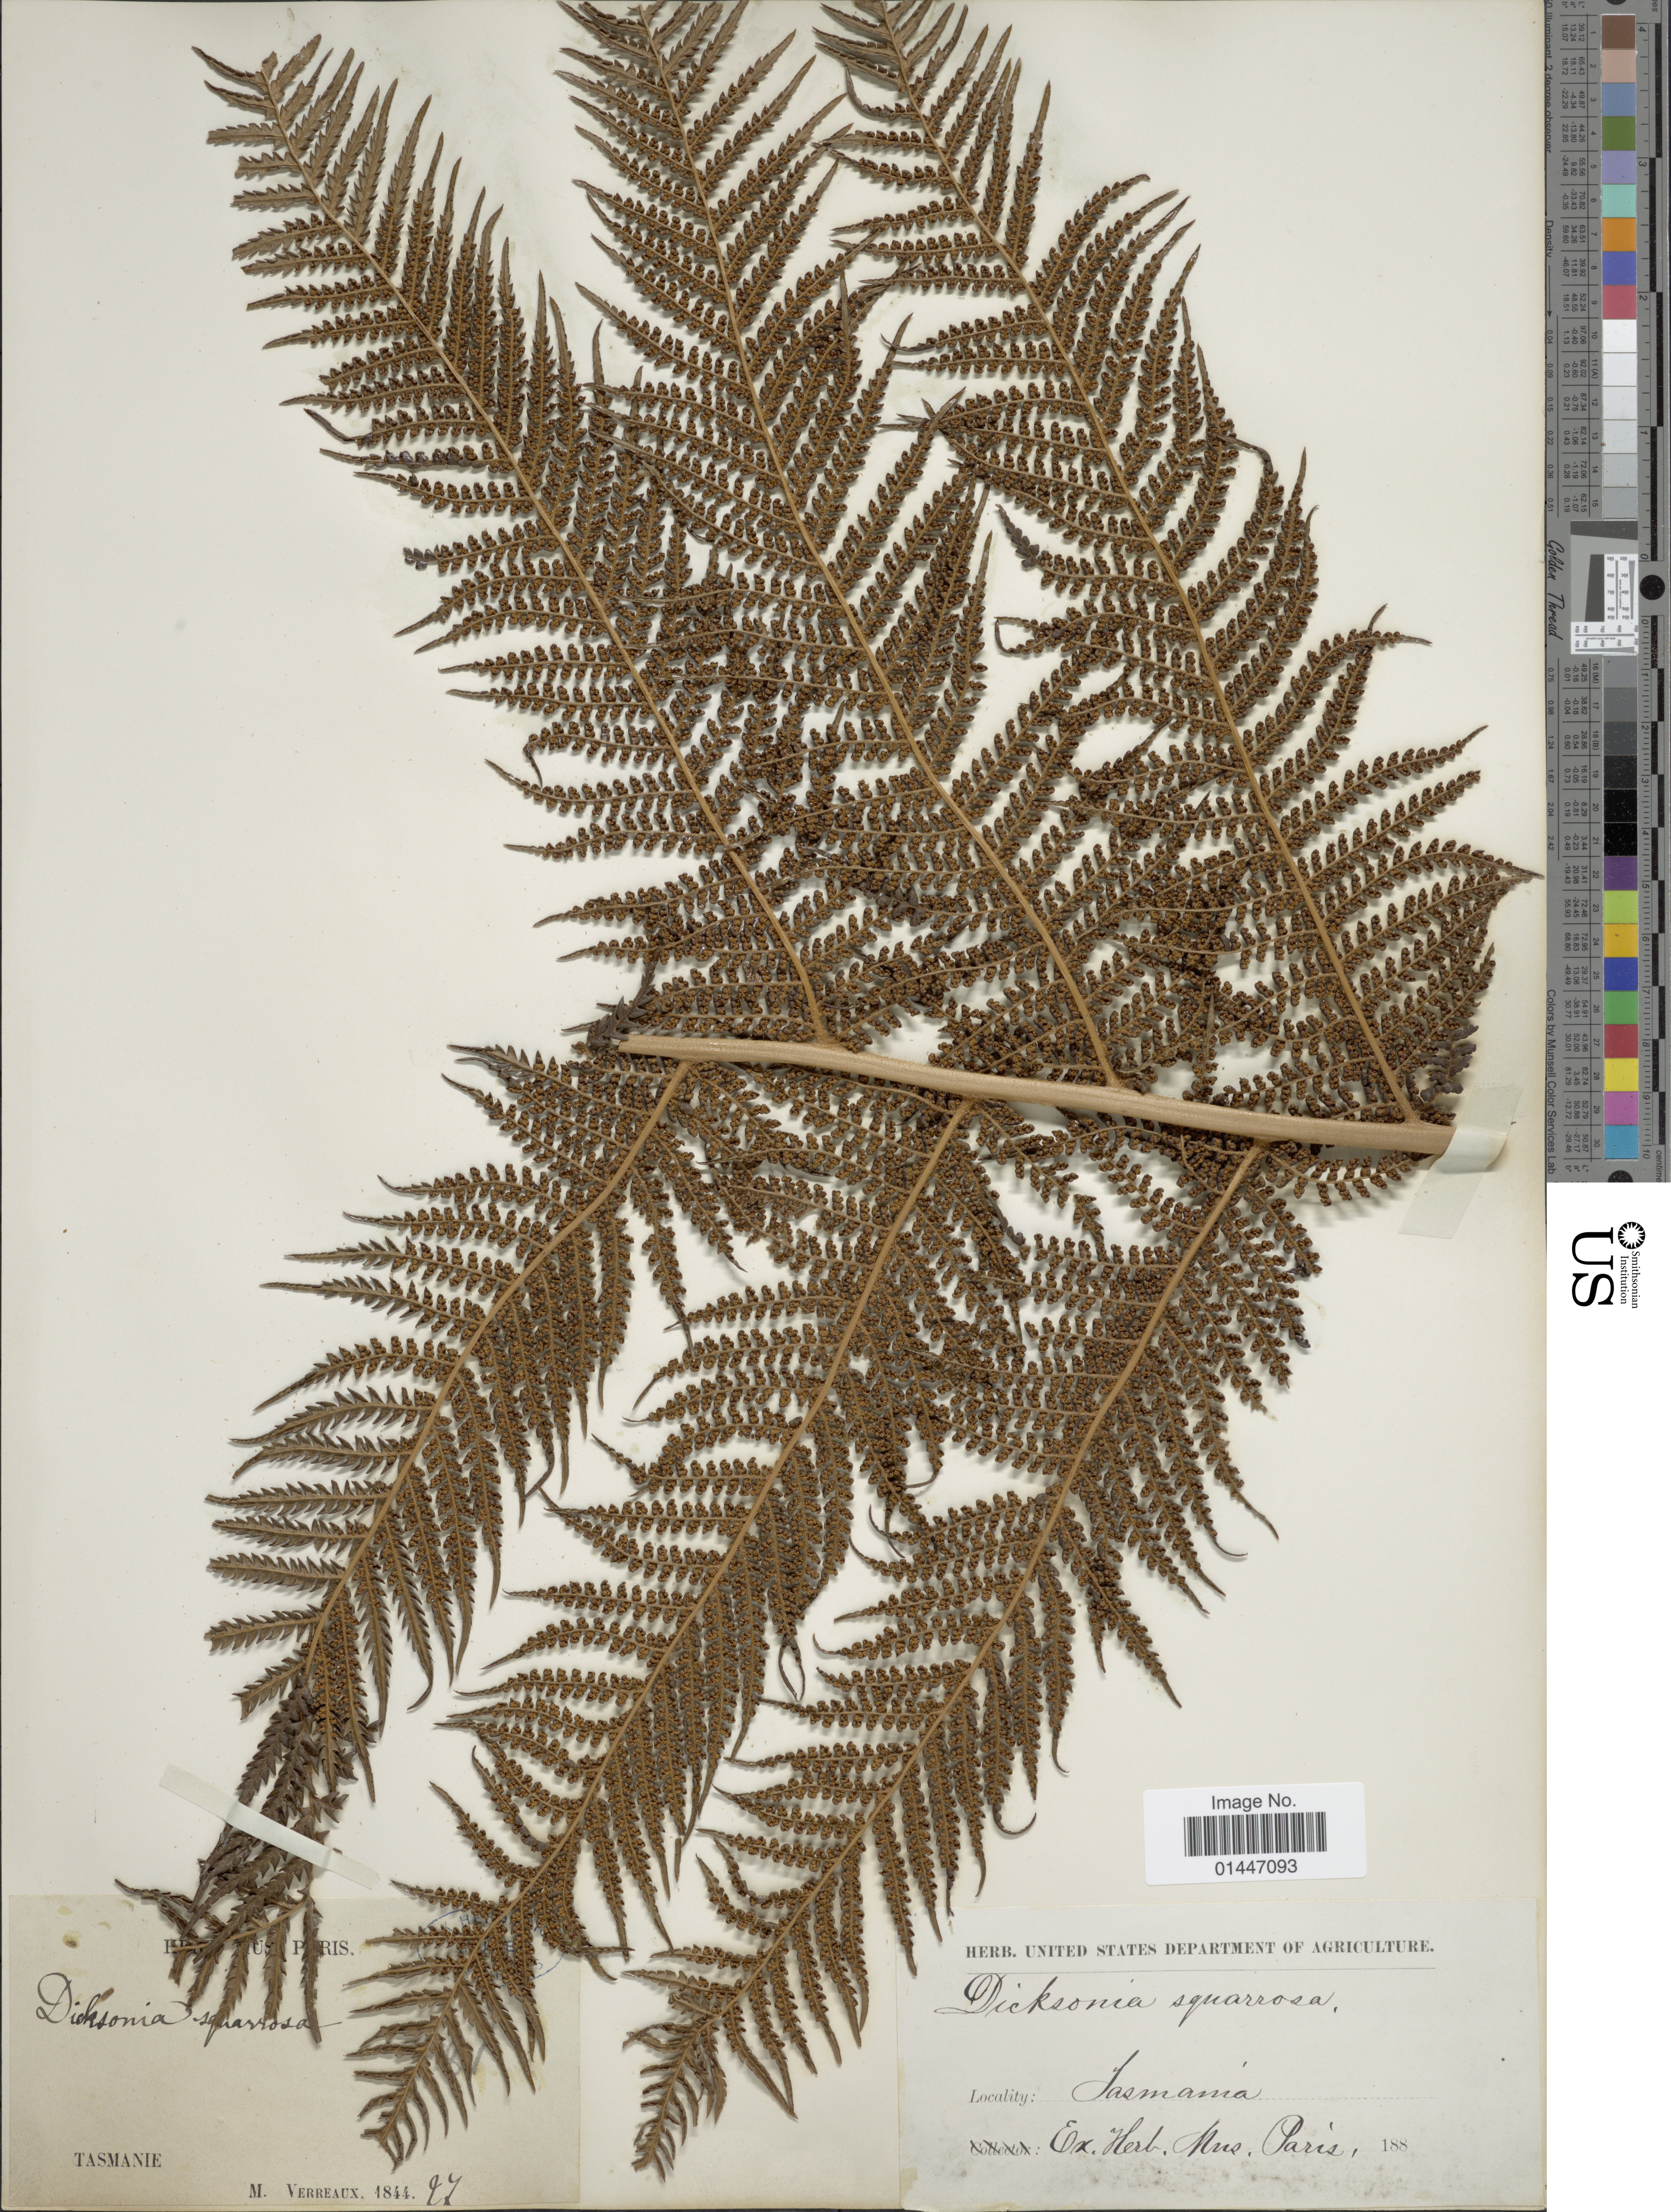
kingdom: Plantae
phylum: Tracheophyta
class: Polypodiopsida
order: Cyatheales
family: Dicksoniaceae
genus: Dicksonia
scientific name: Dicksonia antarctica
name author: Labill.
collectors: M. Verreaux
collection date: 1844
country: Australia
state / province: Tasmania